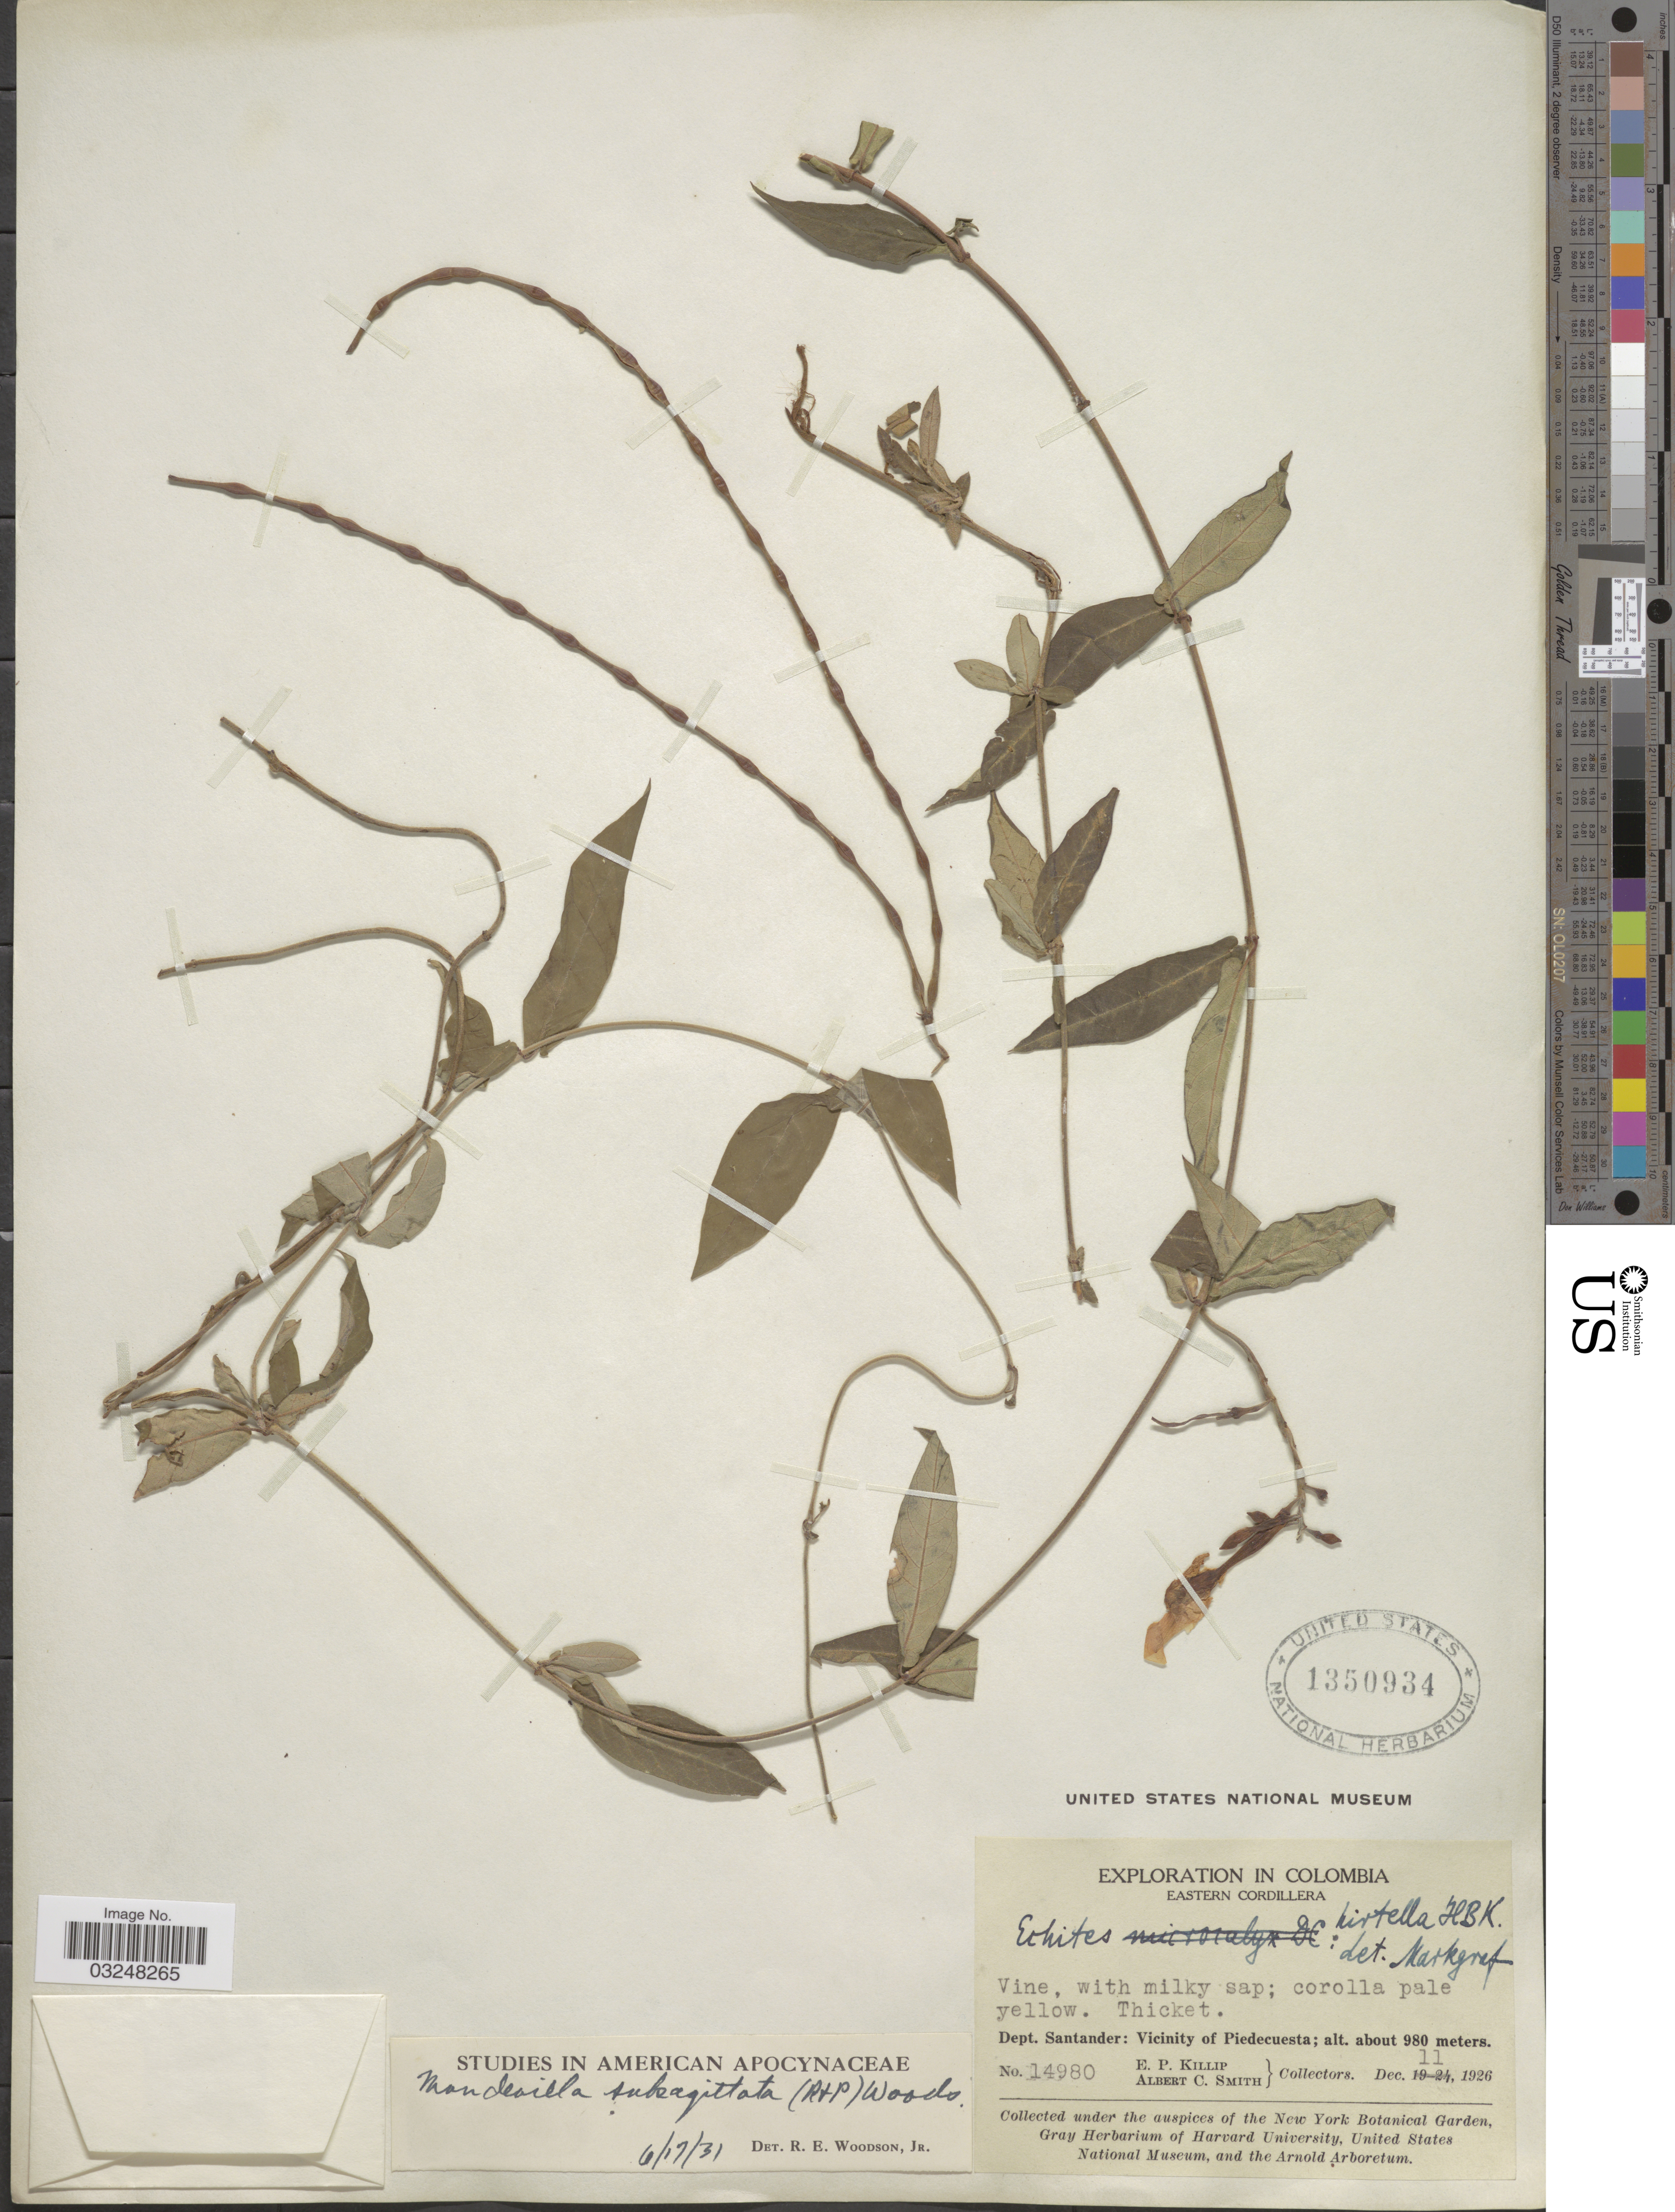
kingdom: Plantae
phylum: Tracheophyta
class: Magnoliopsida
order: Gentianales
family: Apocynaceae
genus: Mandevilla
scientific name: Mandevilla subsagittata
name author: (Ruiz & Pav.) Woodson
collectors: E. P. Killip & A. C. Smith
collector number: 14980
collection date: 1926-12-11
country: Colombia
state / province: Santander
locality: Eastern Cordillera. Dept. Santander: Vicinity of Piedecuesta.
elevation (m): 980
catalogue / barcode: US 1350934